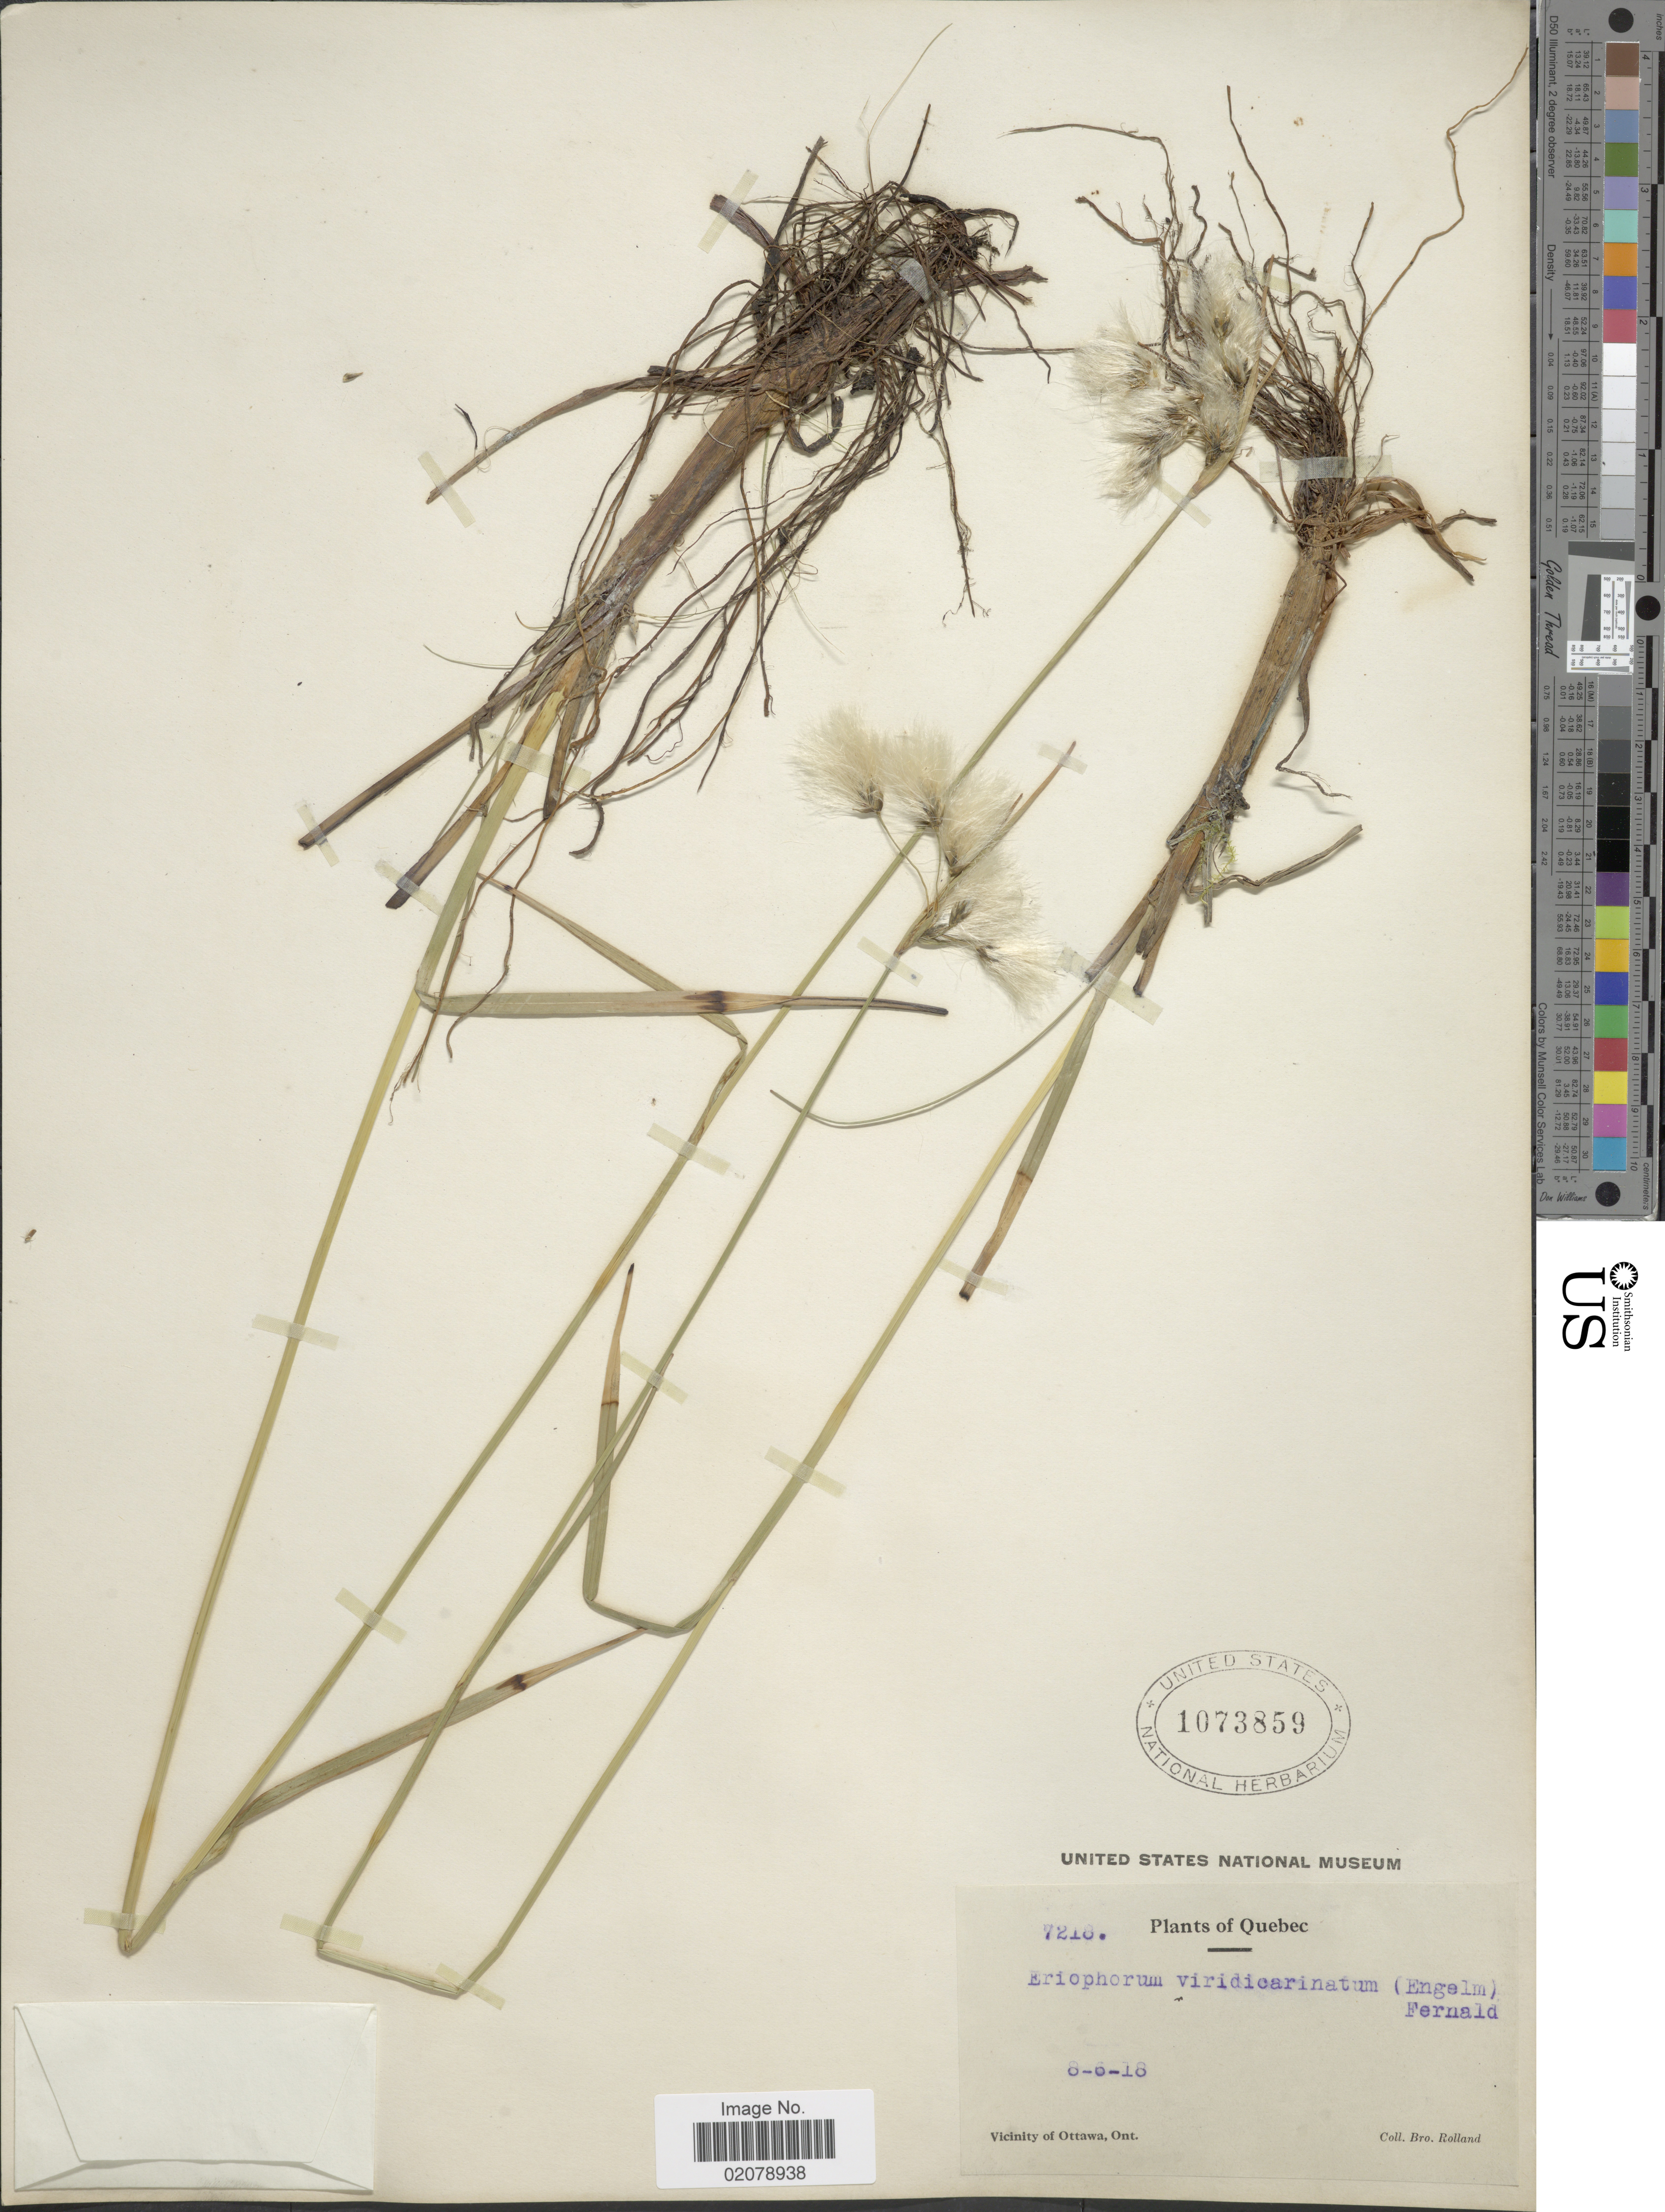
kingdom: Plantae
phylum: Tracheophyta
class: Liliopsida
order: Poales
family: Cyperaceae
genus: Eriophorum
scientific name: Eriophorum viridicarinatum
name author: (Englem.) Fernald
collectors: B. Rolland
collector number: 7218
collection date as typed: Transcribed d/m/y: 8/6/18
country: Canada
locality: Quebec. Vicinity of Ottawa, Ont.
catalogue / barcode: US 1073859